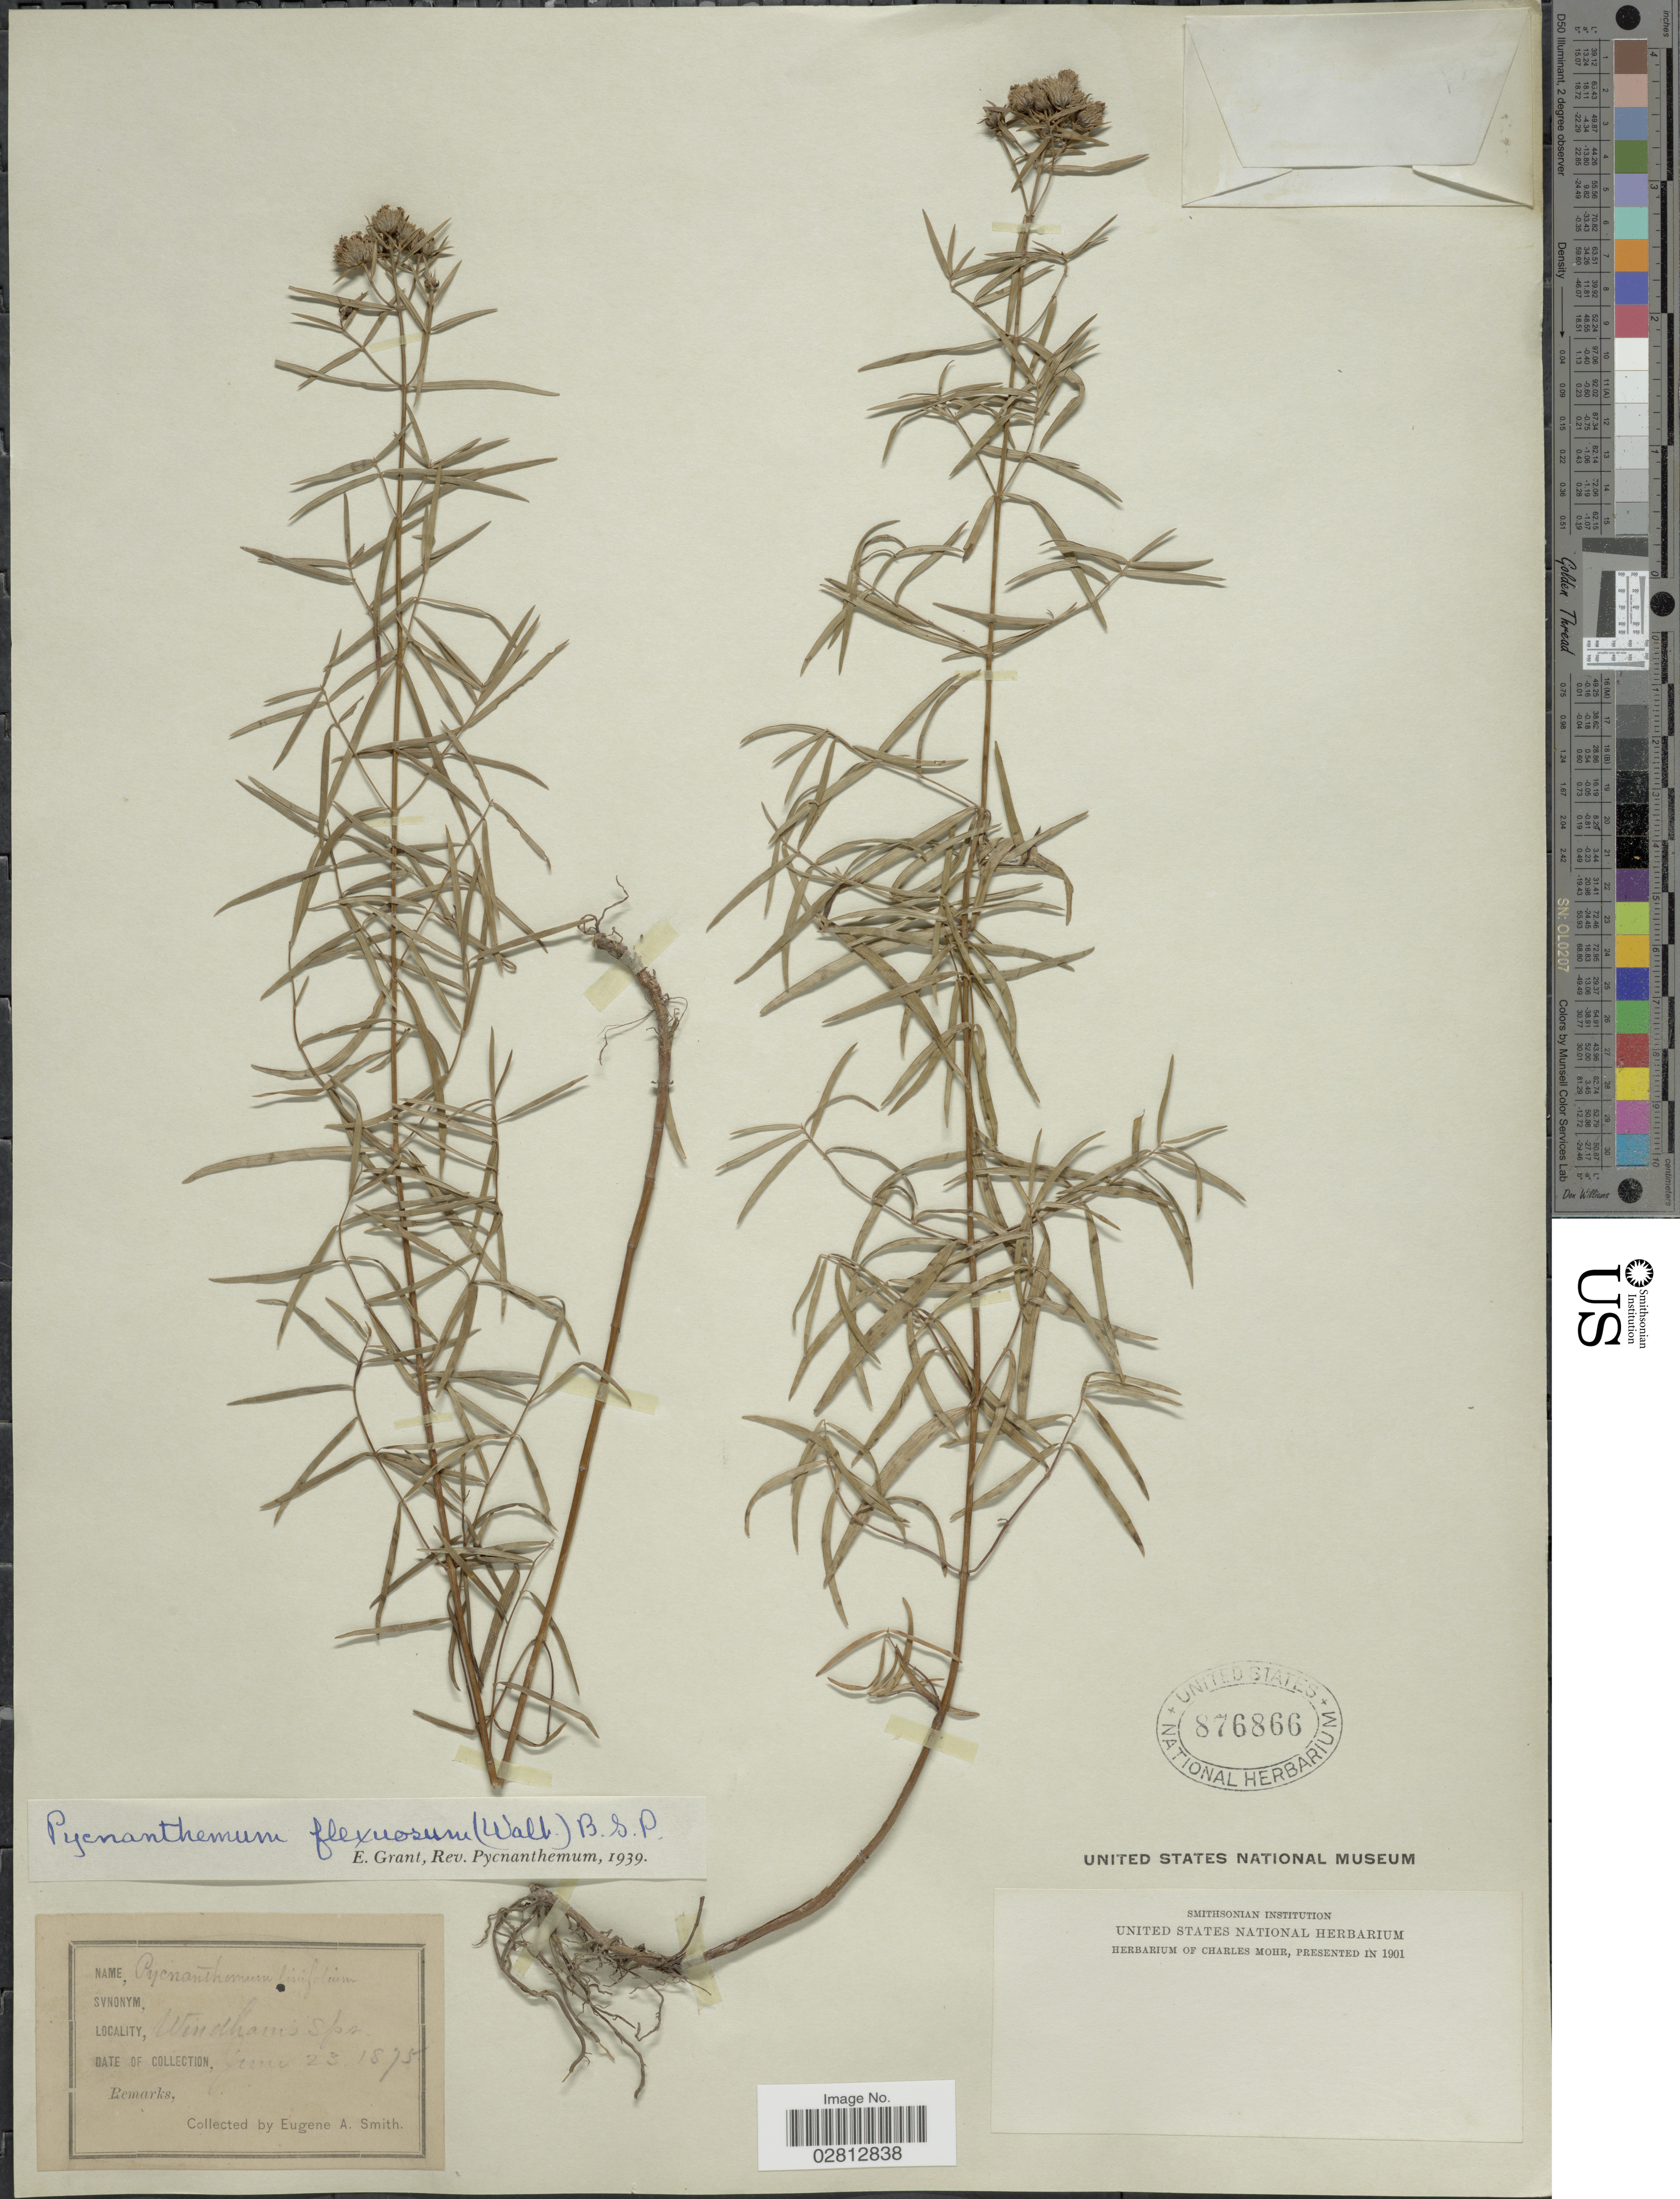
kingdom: Plantae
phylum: Tracheophyta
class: Magnoliopsida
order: Lamiales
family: Lamiaceae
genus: Pycnanthemum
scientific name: Pycnanthemum tenuifolium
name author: Schrad.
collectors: E. A. Smith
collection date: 1875-06-23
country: United States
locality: Windham's Sps.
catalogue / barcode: US 876866